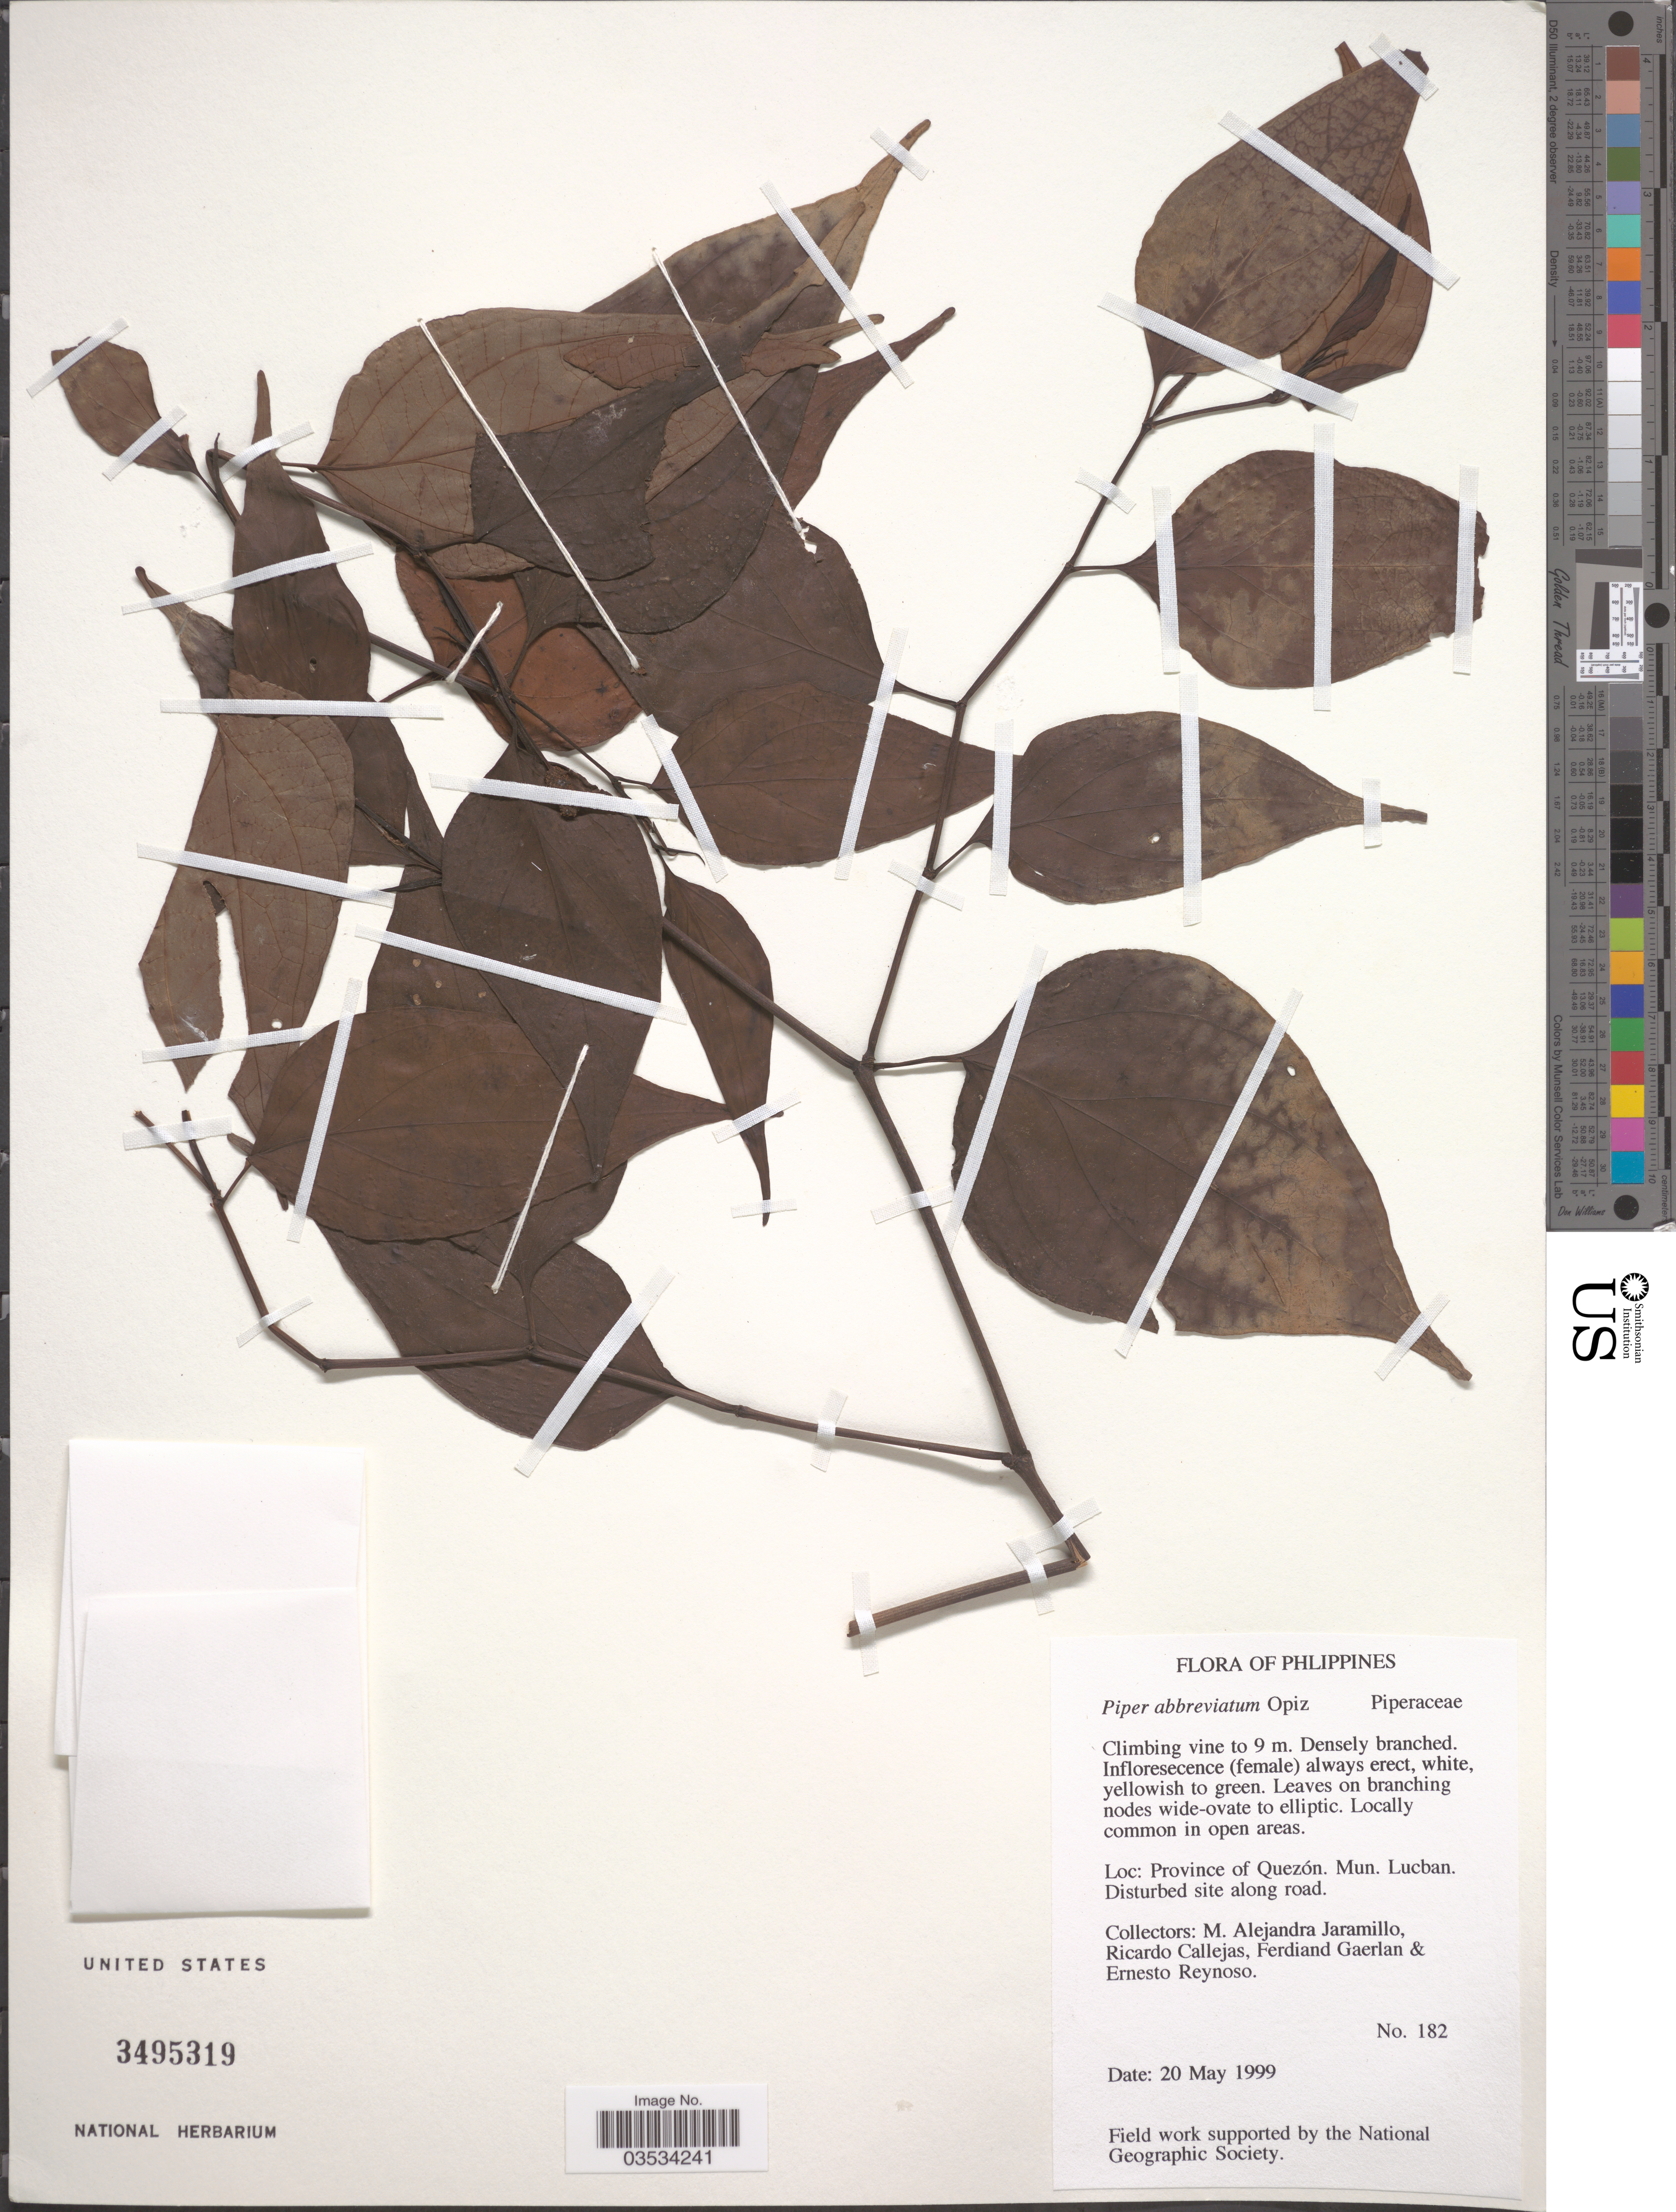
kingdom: Plantae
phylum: Tracheophyta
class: Magnoliopsida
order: Piperales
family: Piperaceae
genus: Piper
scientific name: Piper abbreviatum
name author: Opiz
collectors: M. A. Jaramillo, R. Callejas, F. Gaerlan & E. Reynoso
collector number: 182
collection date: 1999-05-20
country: Philippines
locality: Province of Quezón. Mun. Lucban.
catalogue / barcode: US 3495319